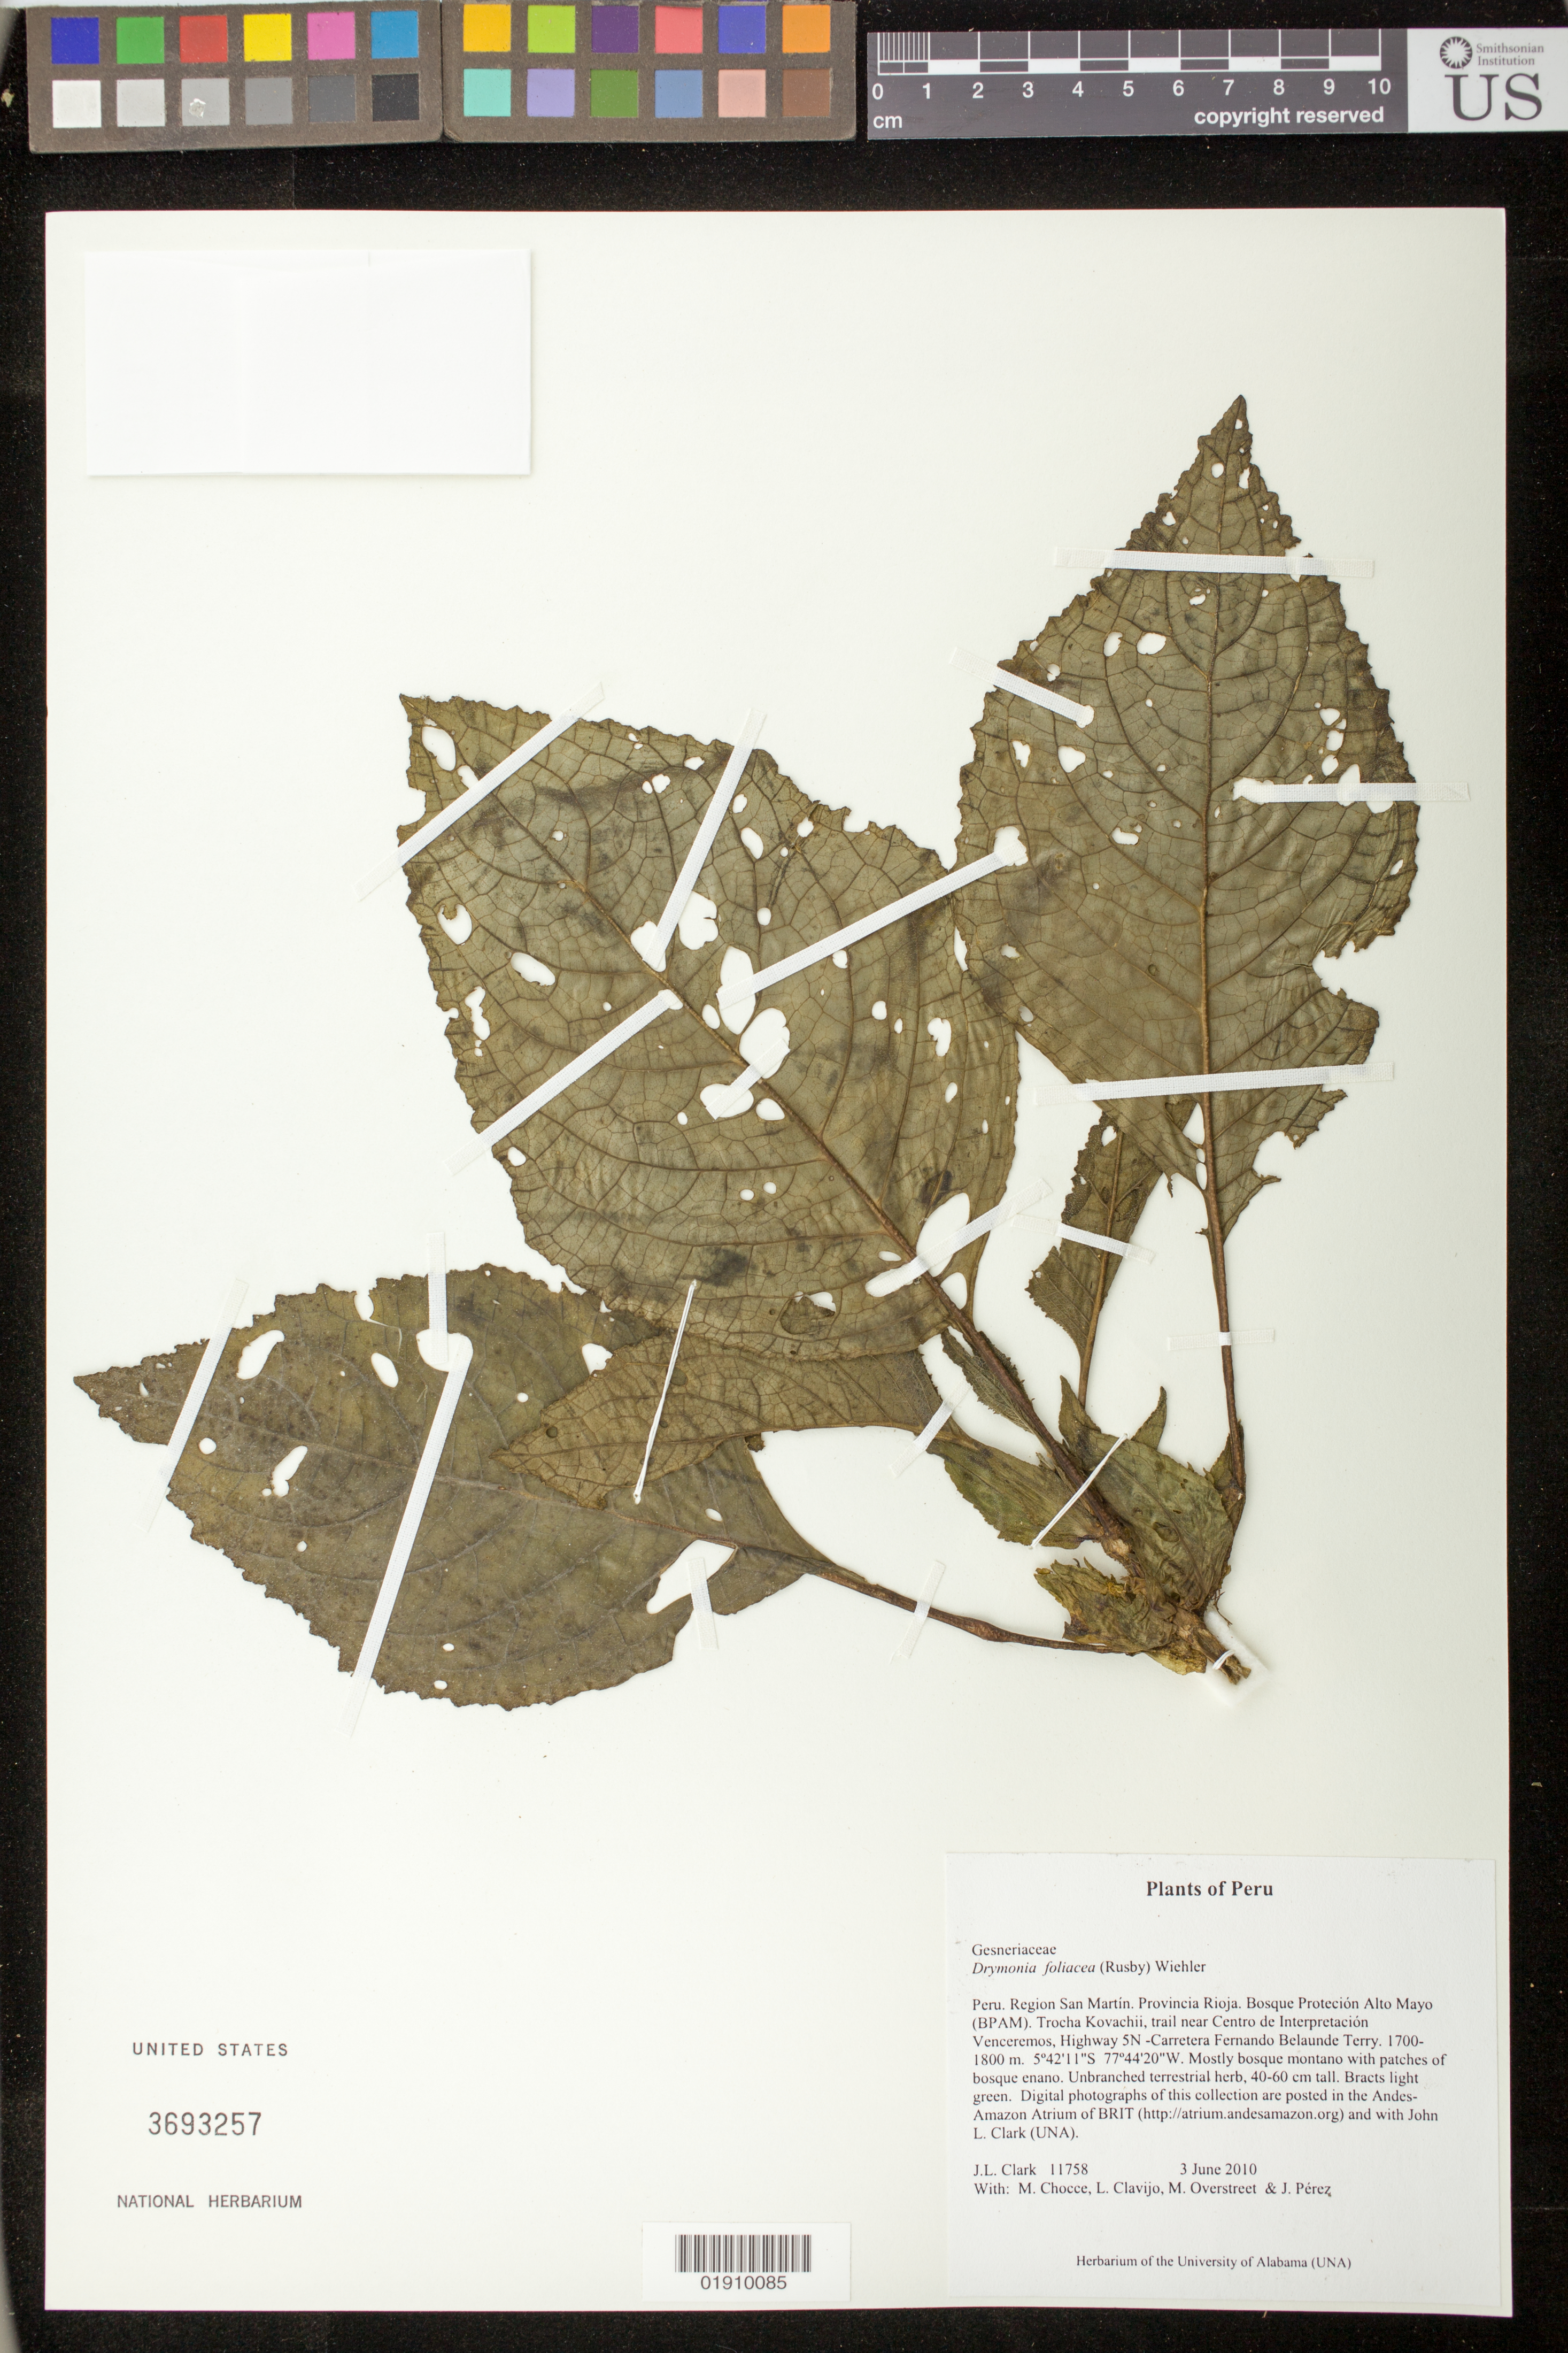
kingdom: Plantae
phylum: Tracheophyta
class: Magnoliopsida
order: Lamiales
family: Gesneriaceae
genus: Drymonia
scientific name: Drymonia foliacea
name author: (Rusby) Wiehler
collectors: J. L. Clark, M. Chocce, L. Clavijo, M. Overstreet & J. Perez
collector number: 11758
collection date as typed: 03 Jun 2010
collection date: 2010-06-03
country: Peru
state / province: San Martín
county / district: Rioja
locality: Region San Martin, Bosque Protecion Alto Mayo (BPAM). Trocha Kovachii, trail near Centro de Interpretacion Venceremos, Highway 5N-Carretera Fernando Belaunde Terry.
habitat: Mostly bosque montano with patches of bosque enano.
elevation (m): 1700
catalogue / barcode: US 3693257